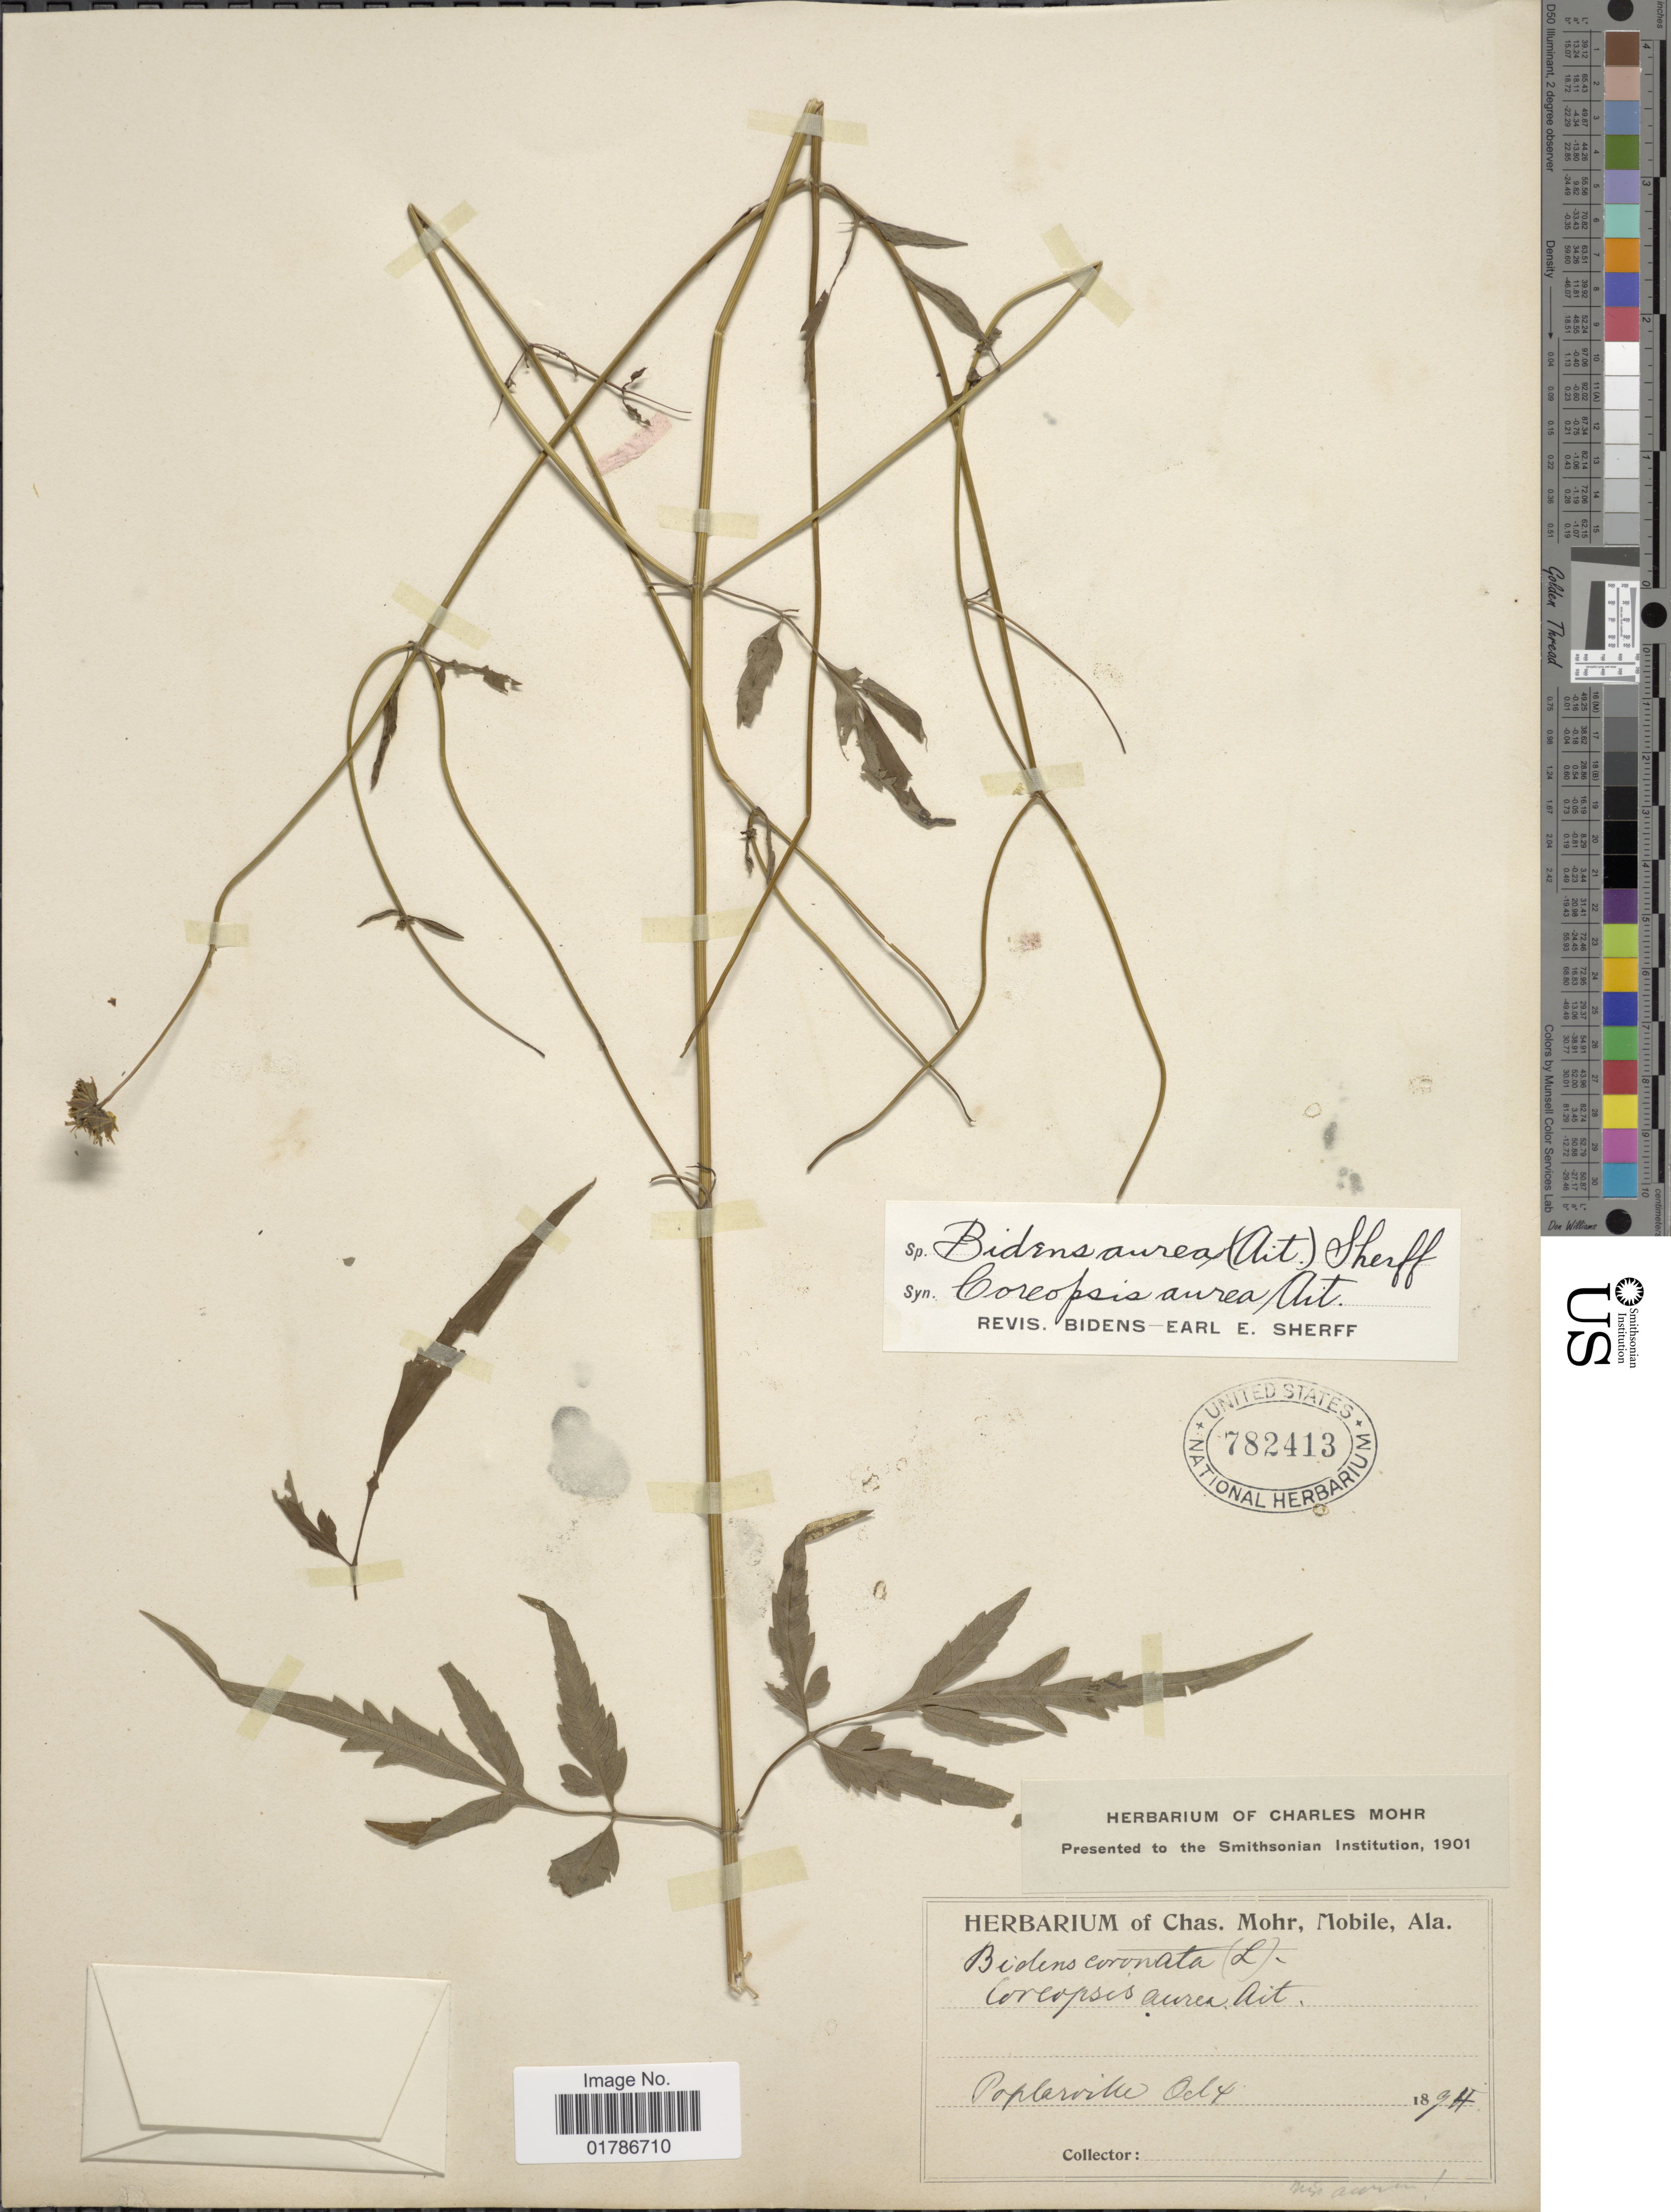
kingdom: Plantae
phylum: Tracheophyta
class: Magnoliopsida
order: Asterales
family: Asteraceae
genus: Bidens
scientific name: Bidens mitis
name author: (Michx.) Sherff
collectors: Mohr, C. T. (herbarium)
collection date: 1834-10-04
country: United States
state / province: Alabama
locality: Mobile, Poplarville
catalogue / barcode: US 782413